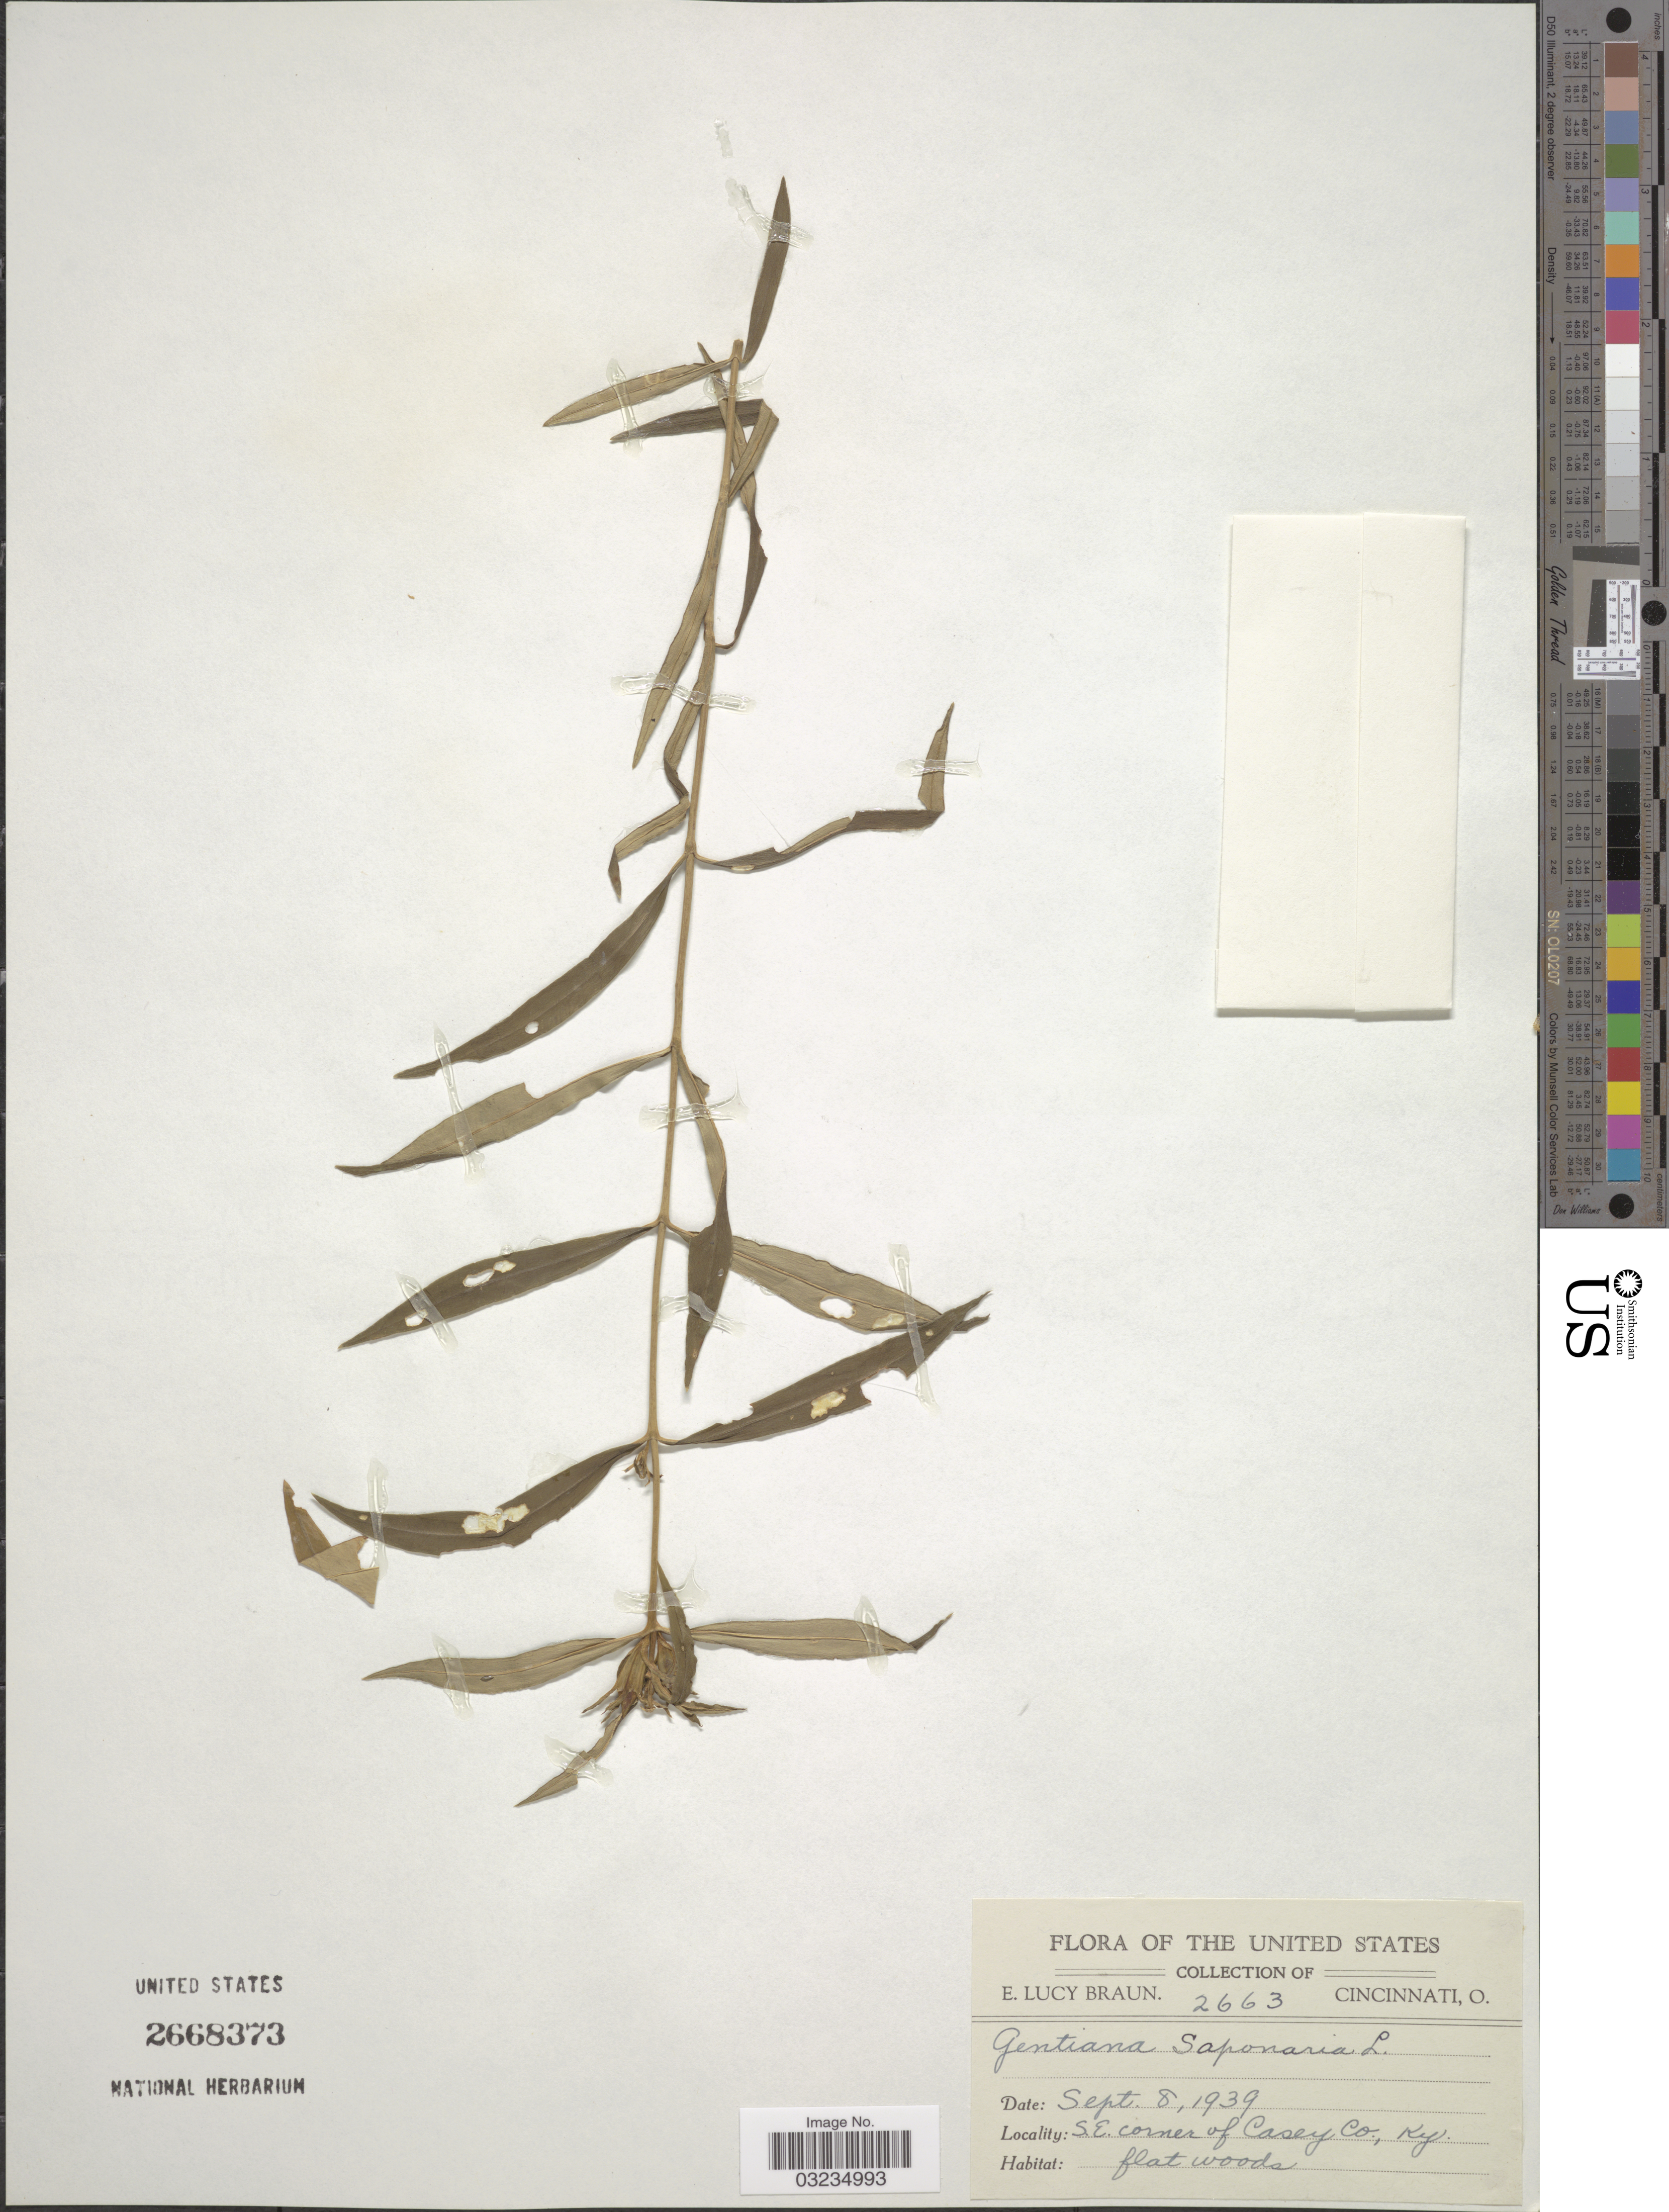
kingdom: Plantae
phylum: Tracheophyta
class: Magnoliopsida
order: Gentianales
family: Gentianaceae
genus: Gentiana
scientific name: Gentiana saponaria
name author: L.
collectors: E. Braun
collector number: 2663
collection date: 1939-09-08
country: United States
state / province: Kentucky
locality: S.E. corner of Casey Co.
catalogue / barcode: US 2668373